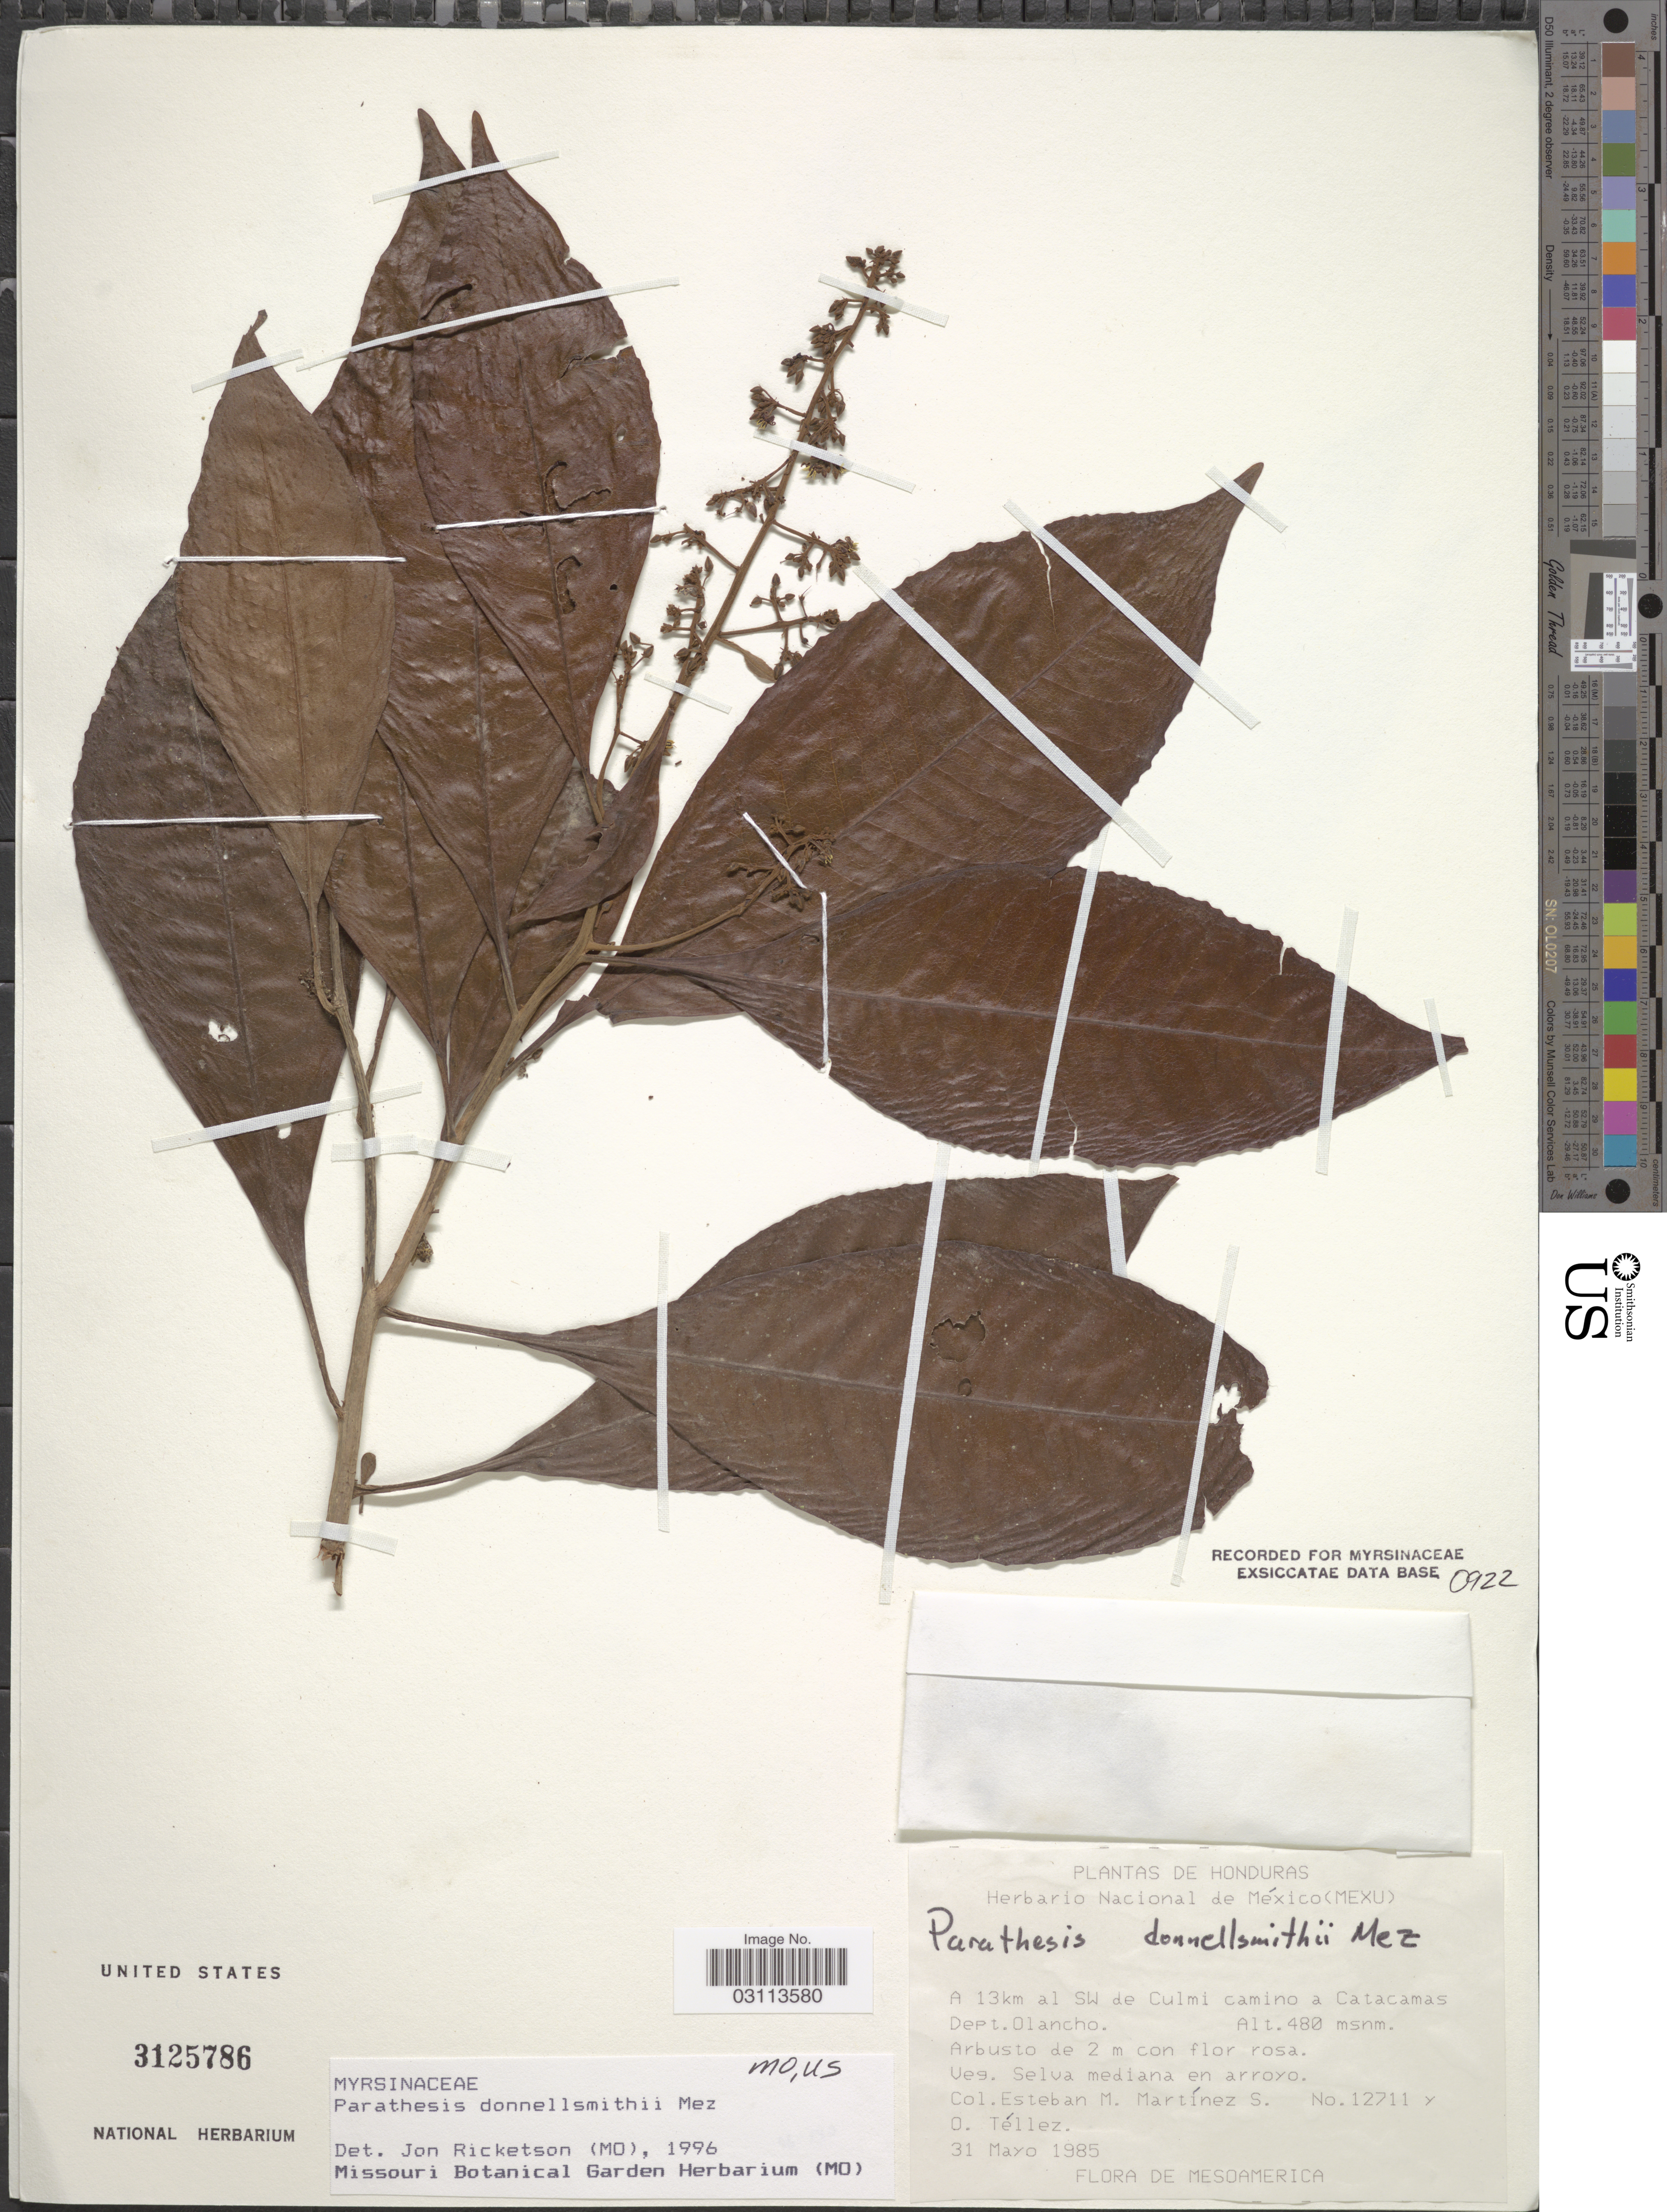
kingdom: Plantae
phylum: Tracheophyta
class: Magnoliopsida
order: Ericales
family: Primulaceae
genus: Parathesis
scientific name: Parathesis donnell-smithii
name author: Mez in Engl.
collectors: E. M. Martínez S. & O. Tellez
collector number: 12711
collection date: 1985-05-31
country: Honduras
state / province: Olancho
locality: A 13 km al SW de Culmi camino a Catacamas. Dept. Olancho.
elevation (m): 480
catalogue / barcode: US 3125786